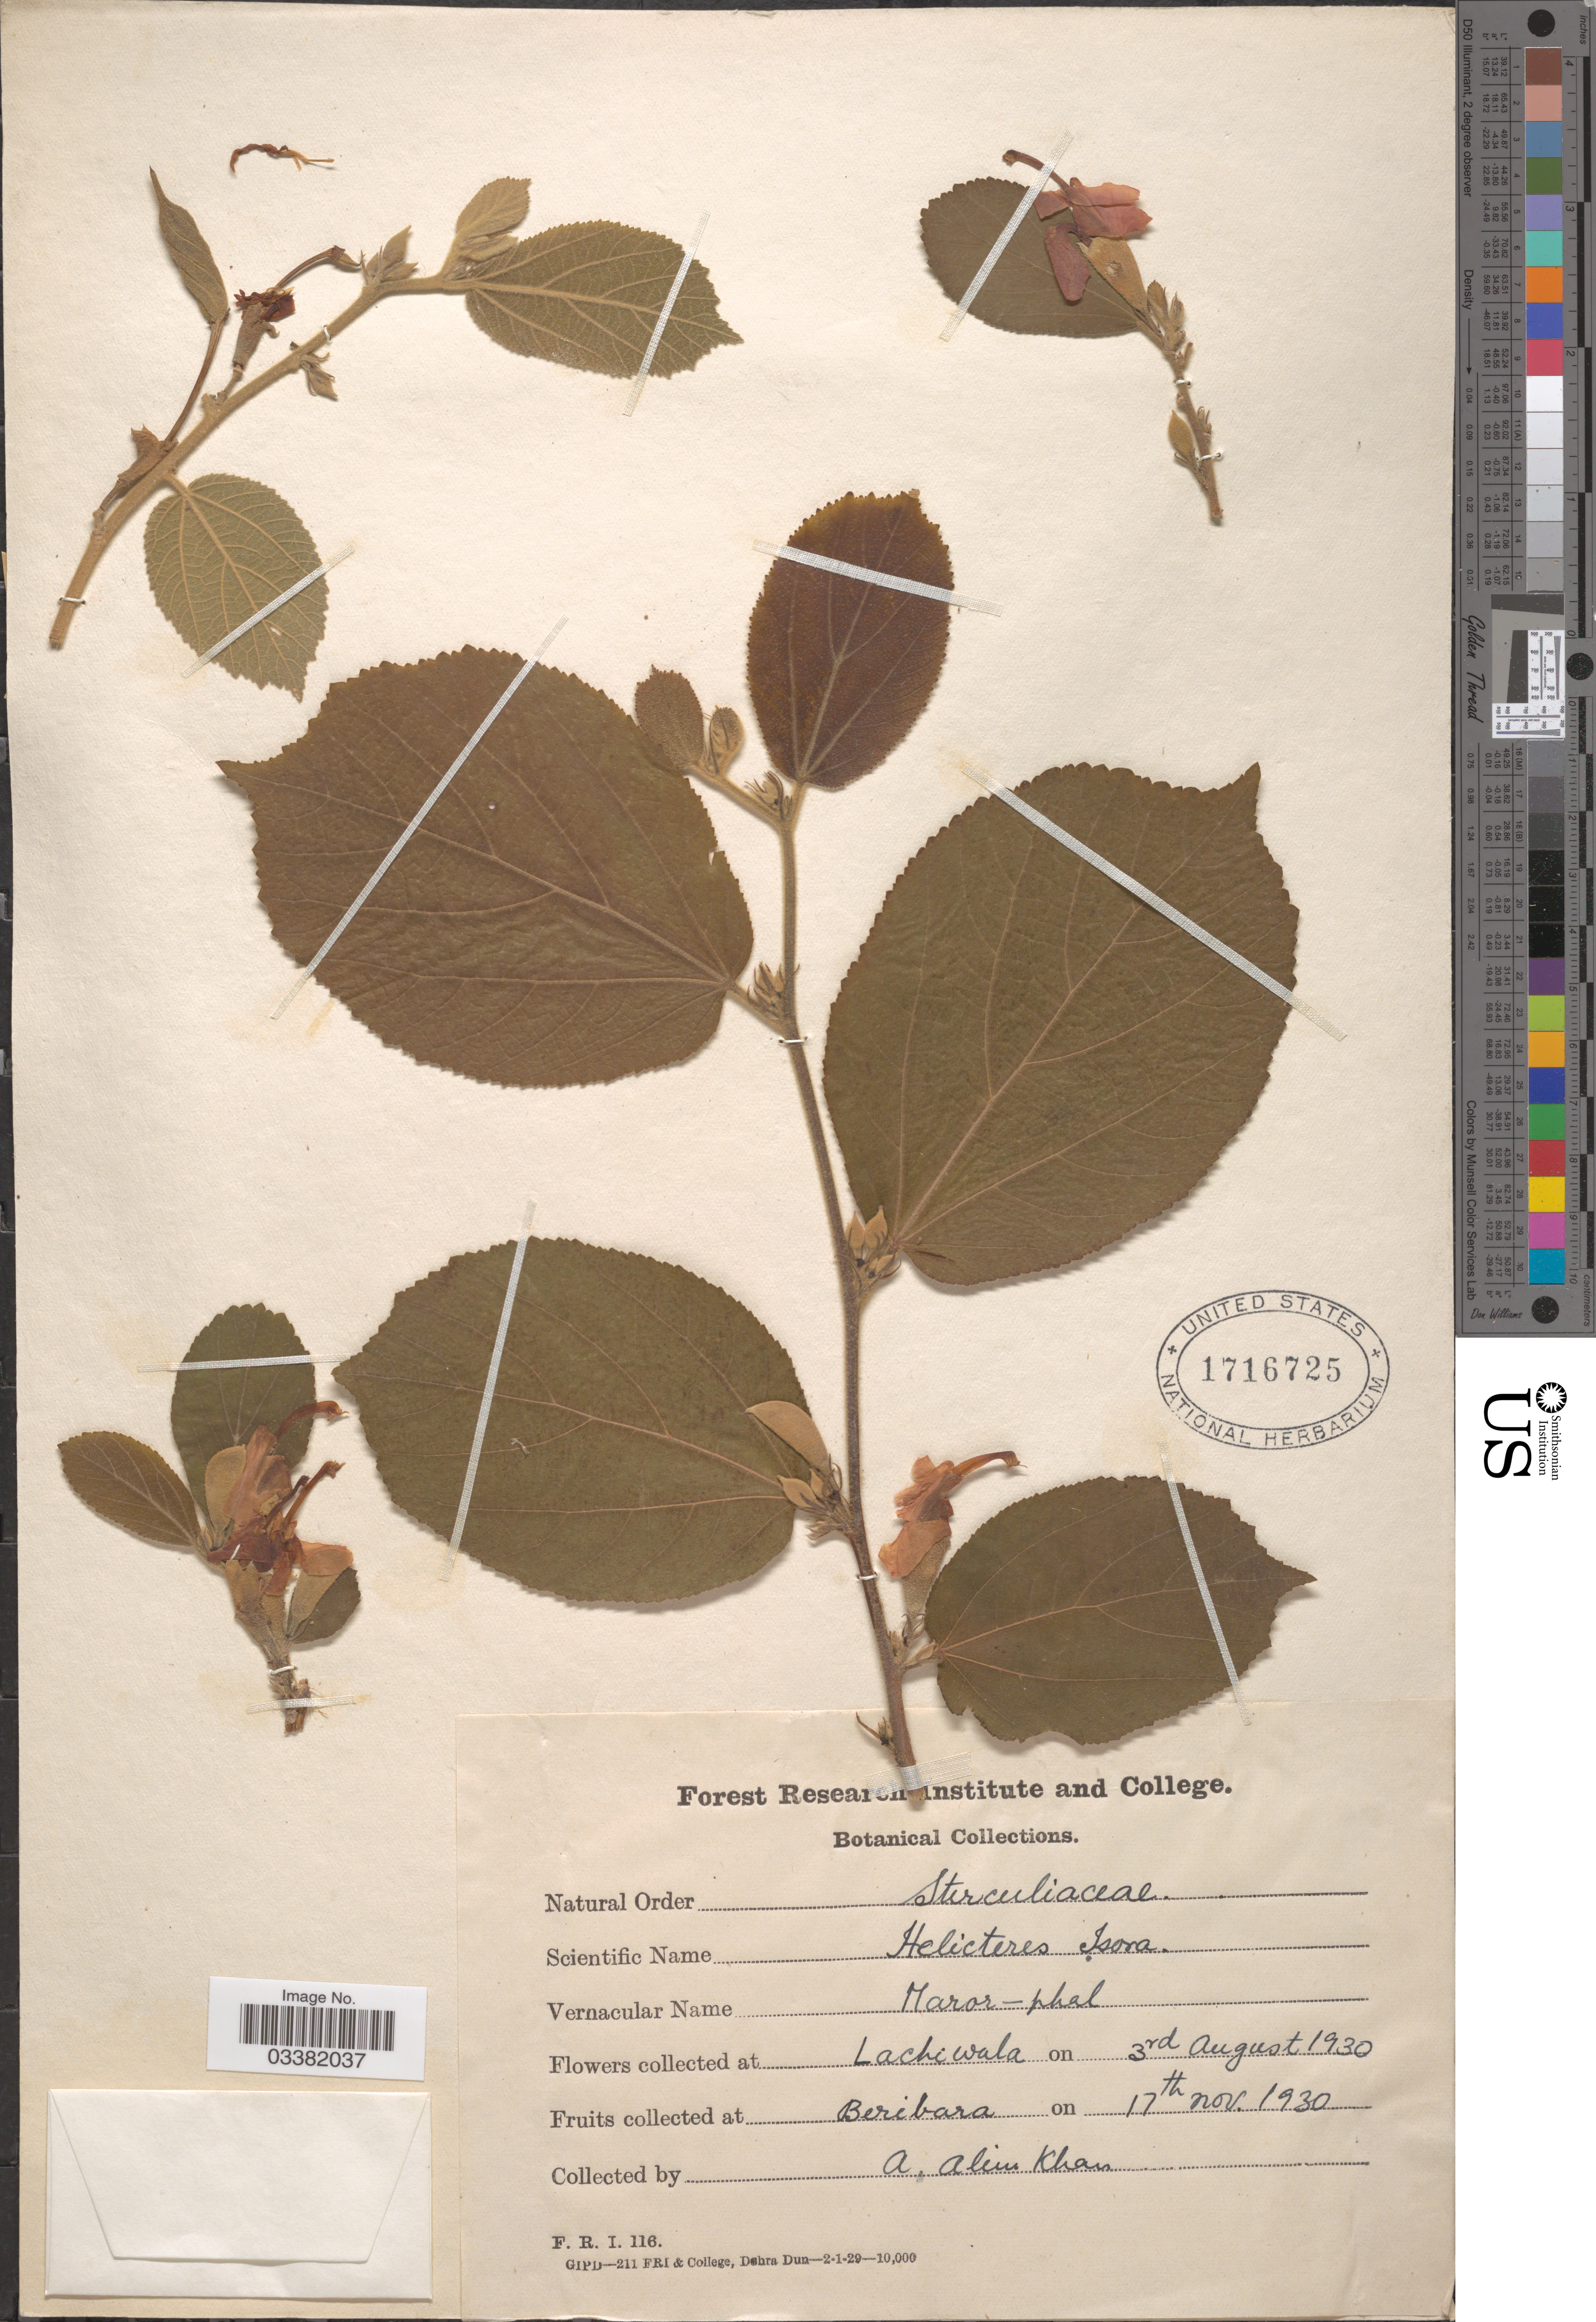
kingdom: Plantae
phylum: Tracheophyta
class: Magnoliopsida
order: Malvales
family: Malvaceae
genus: Helicteres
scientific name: Helicteres isora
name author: L.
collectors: A. Alim Khan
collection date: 1930-08-03/1930-11-17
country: India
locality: Lachiwala. Beribara.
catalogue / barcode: US 1716725